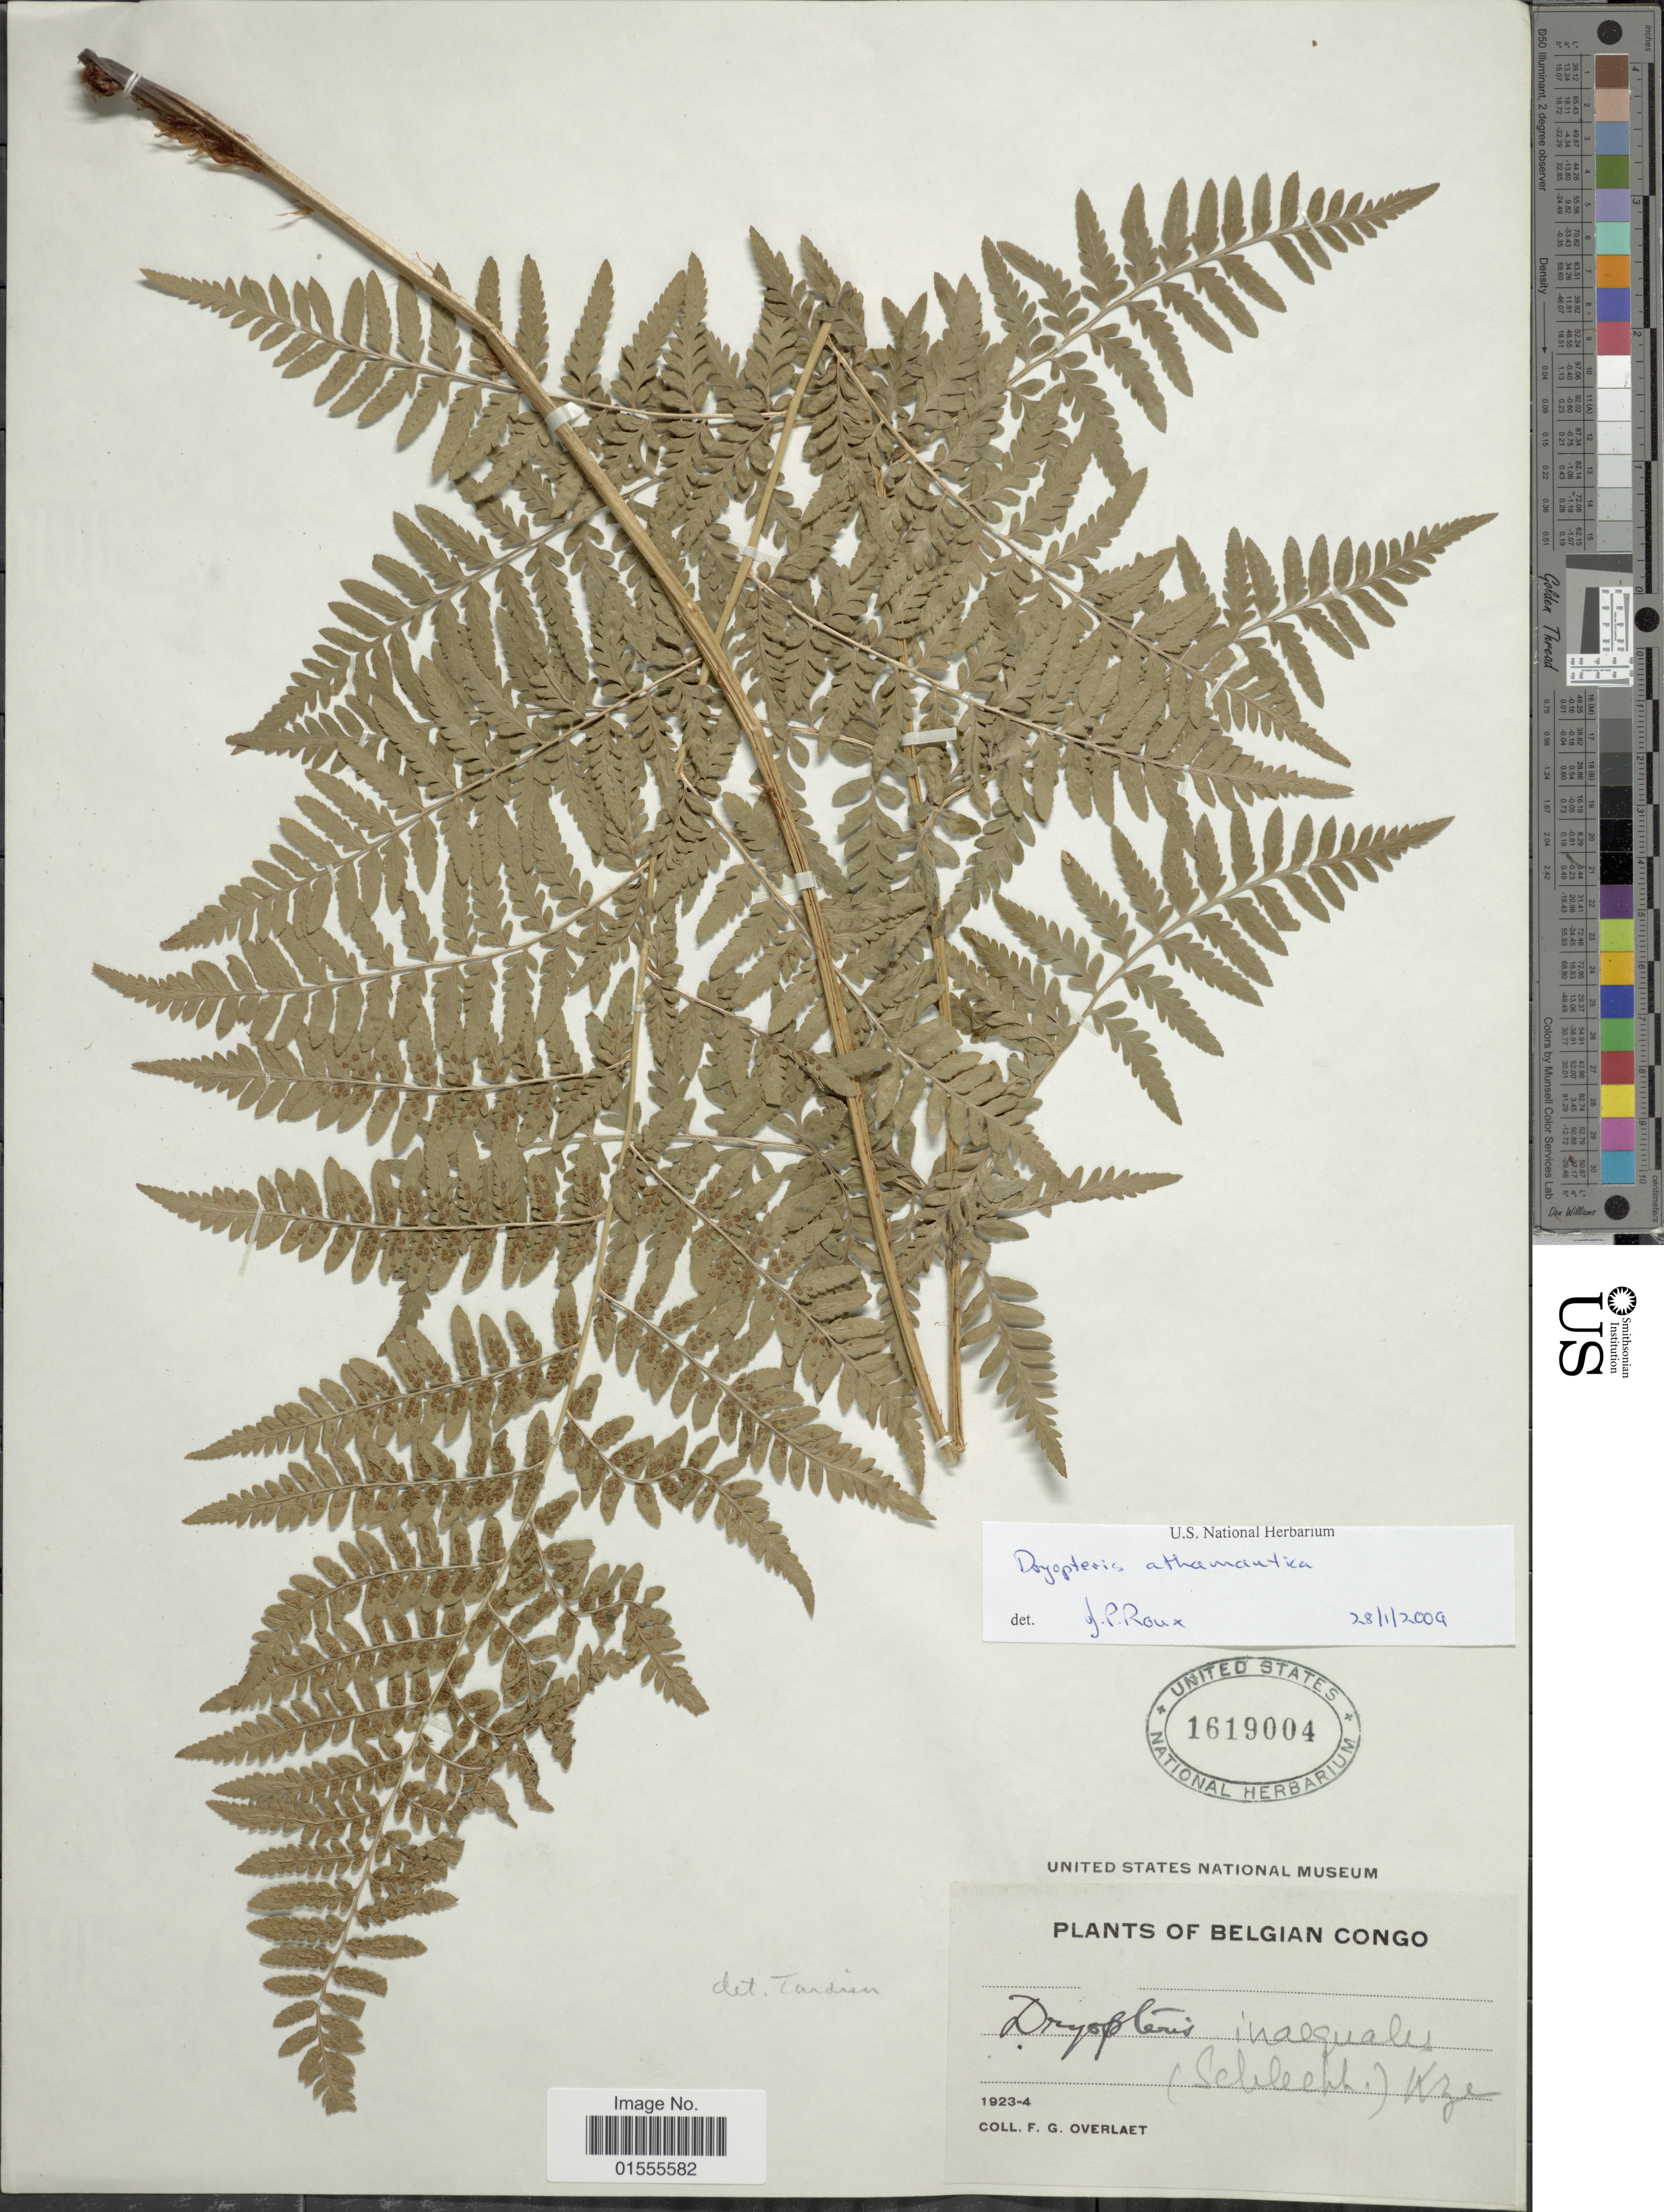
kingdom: Plantae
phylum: Tracheophyta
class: Polypodiopsida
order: Polypodiales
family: Dryopteridaceae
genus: Dryopteris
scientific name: Dryopteris athamantica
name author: (Kunze) Kunze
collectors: F. Overlaet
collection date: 1923/1924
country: Congo, Democratic Republic of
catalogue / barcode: US 1619004